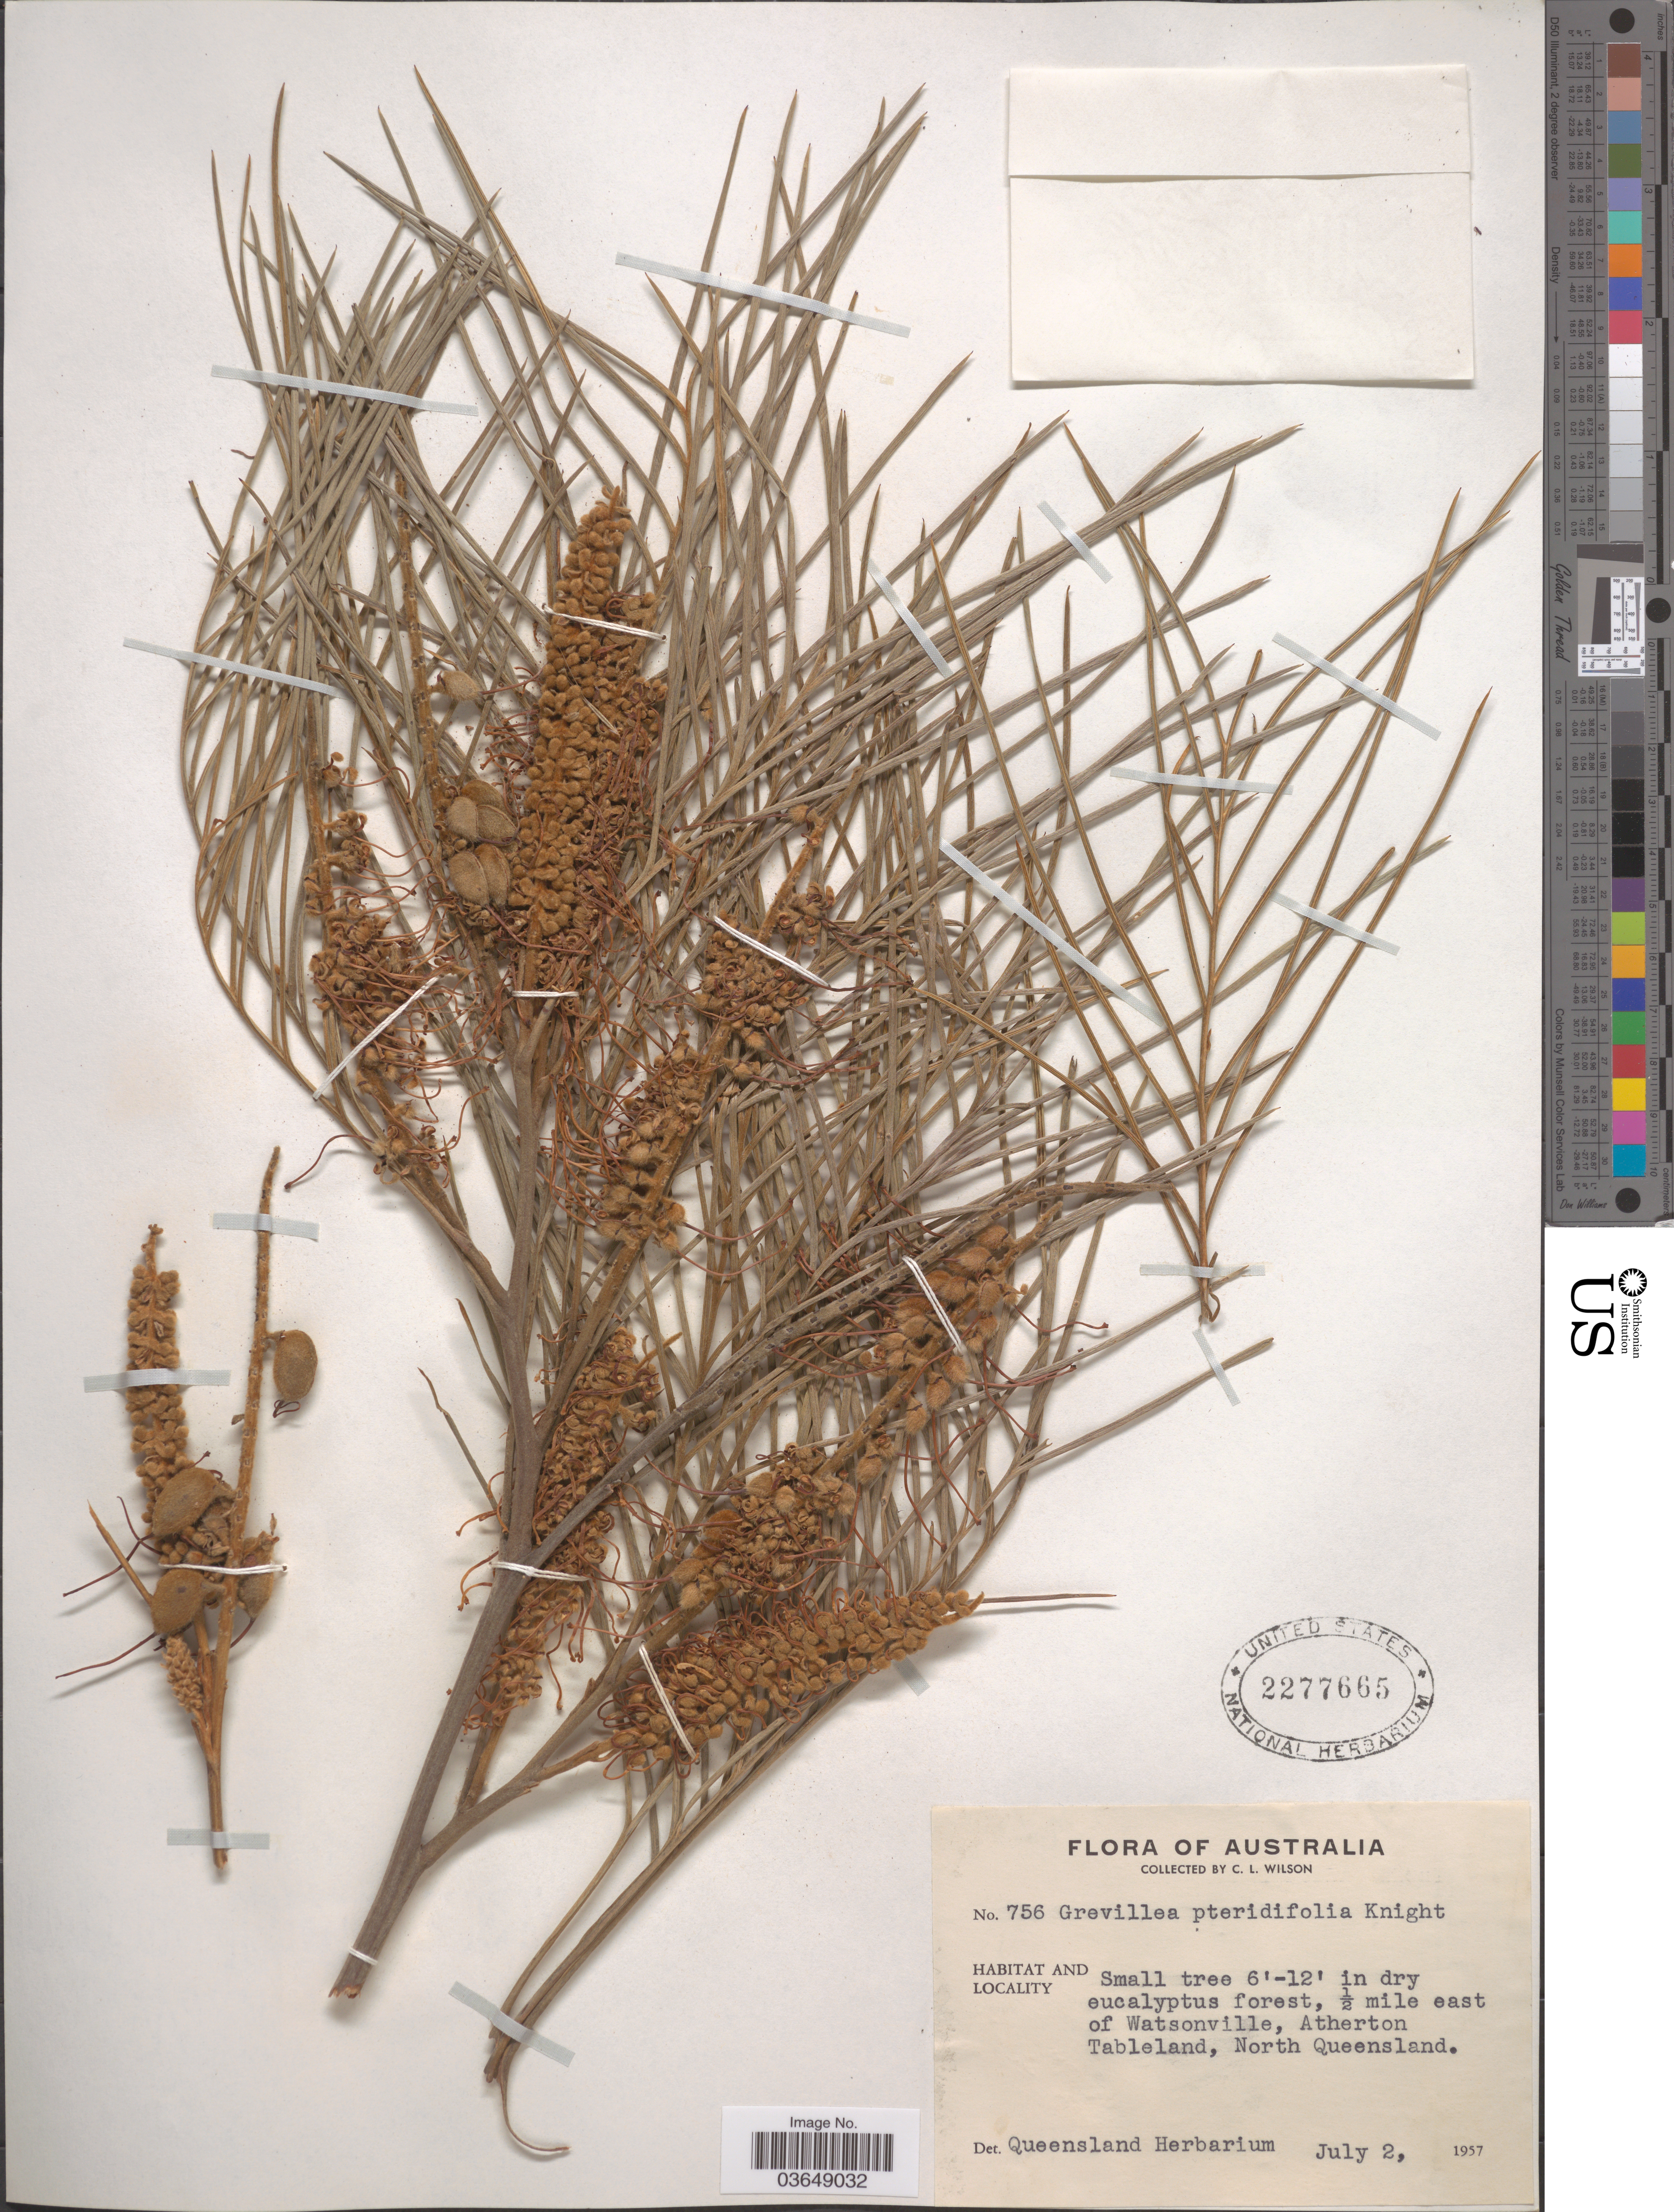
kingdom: Plantae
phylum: Tracheophyta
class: Magnoliopsida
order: Proteales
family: Proteaceae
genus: Grevillea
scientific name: Grevillea pteridifolia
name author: Knight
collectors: C. L. Wilson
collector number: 756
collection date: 1957-07-02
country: Australia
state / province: Queensland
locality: ½ mile east of Watsonville, Atherton Tableland, North Queensland.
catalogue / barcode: US 2277665